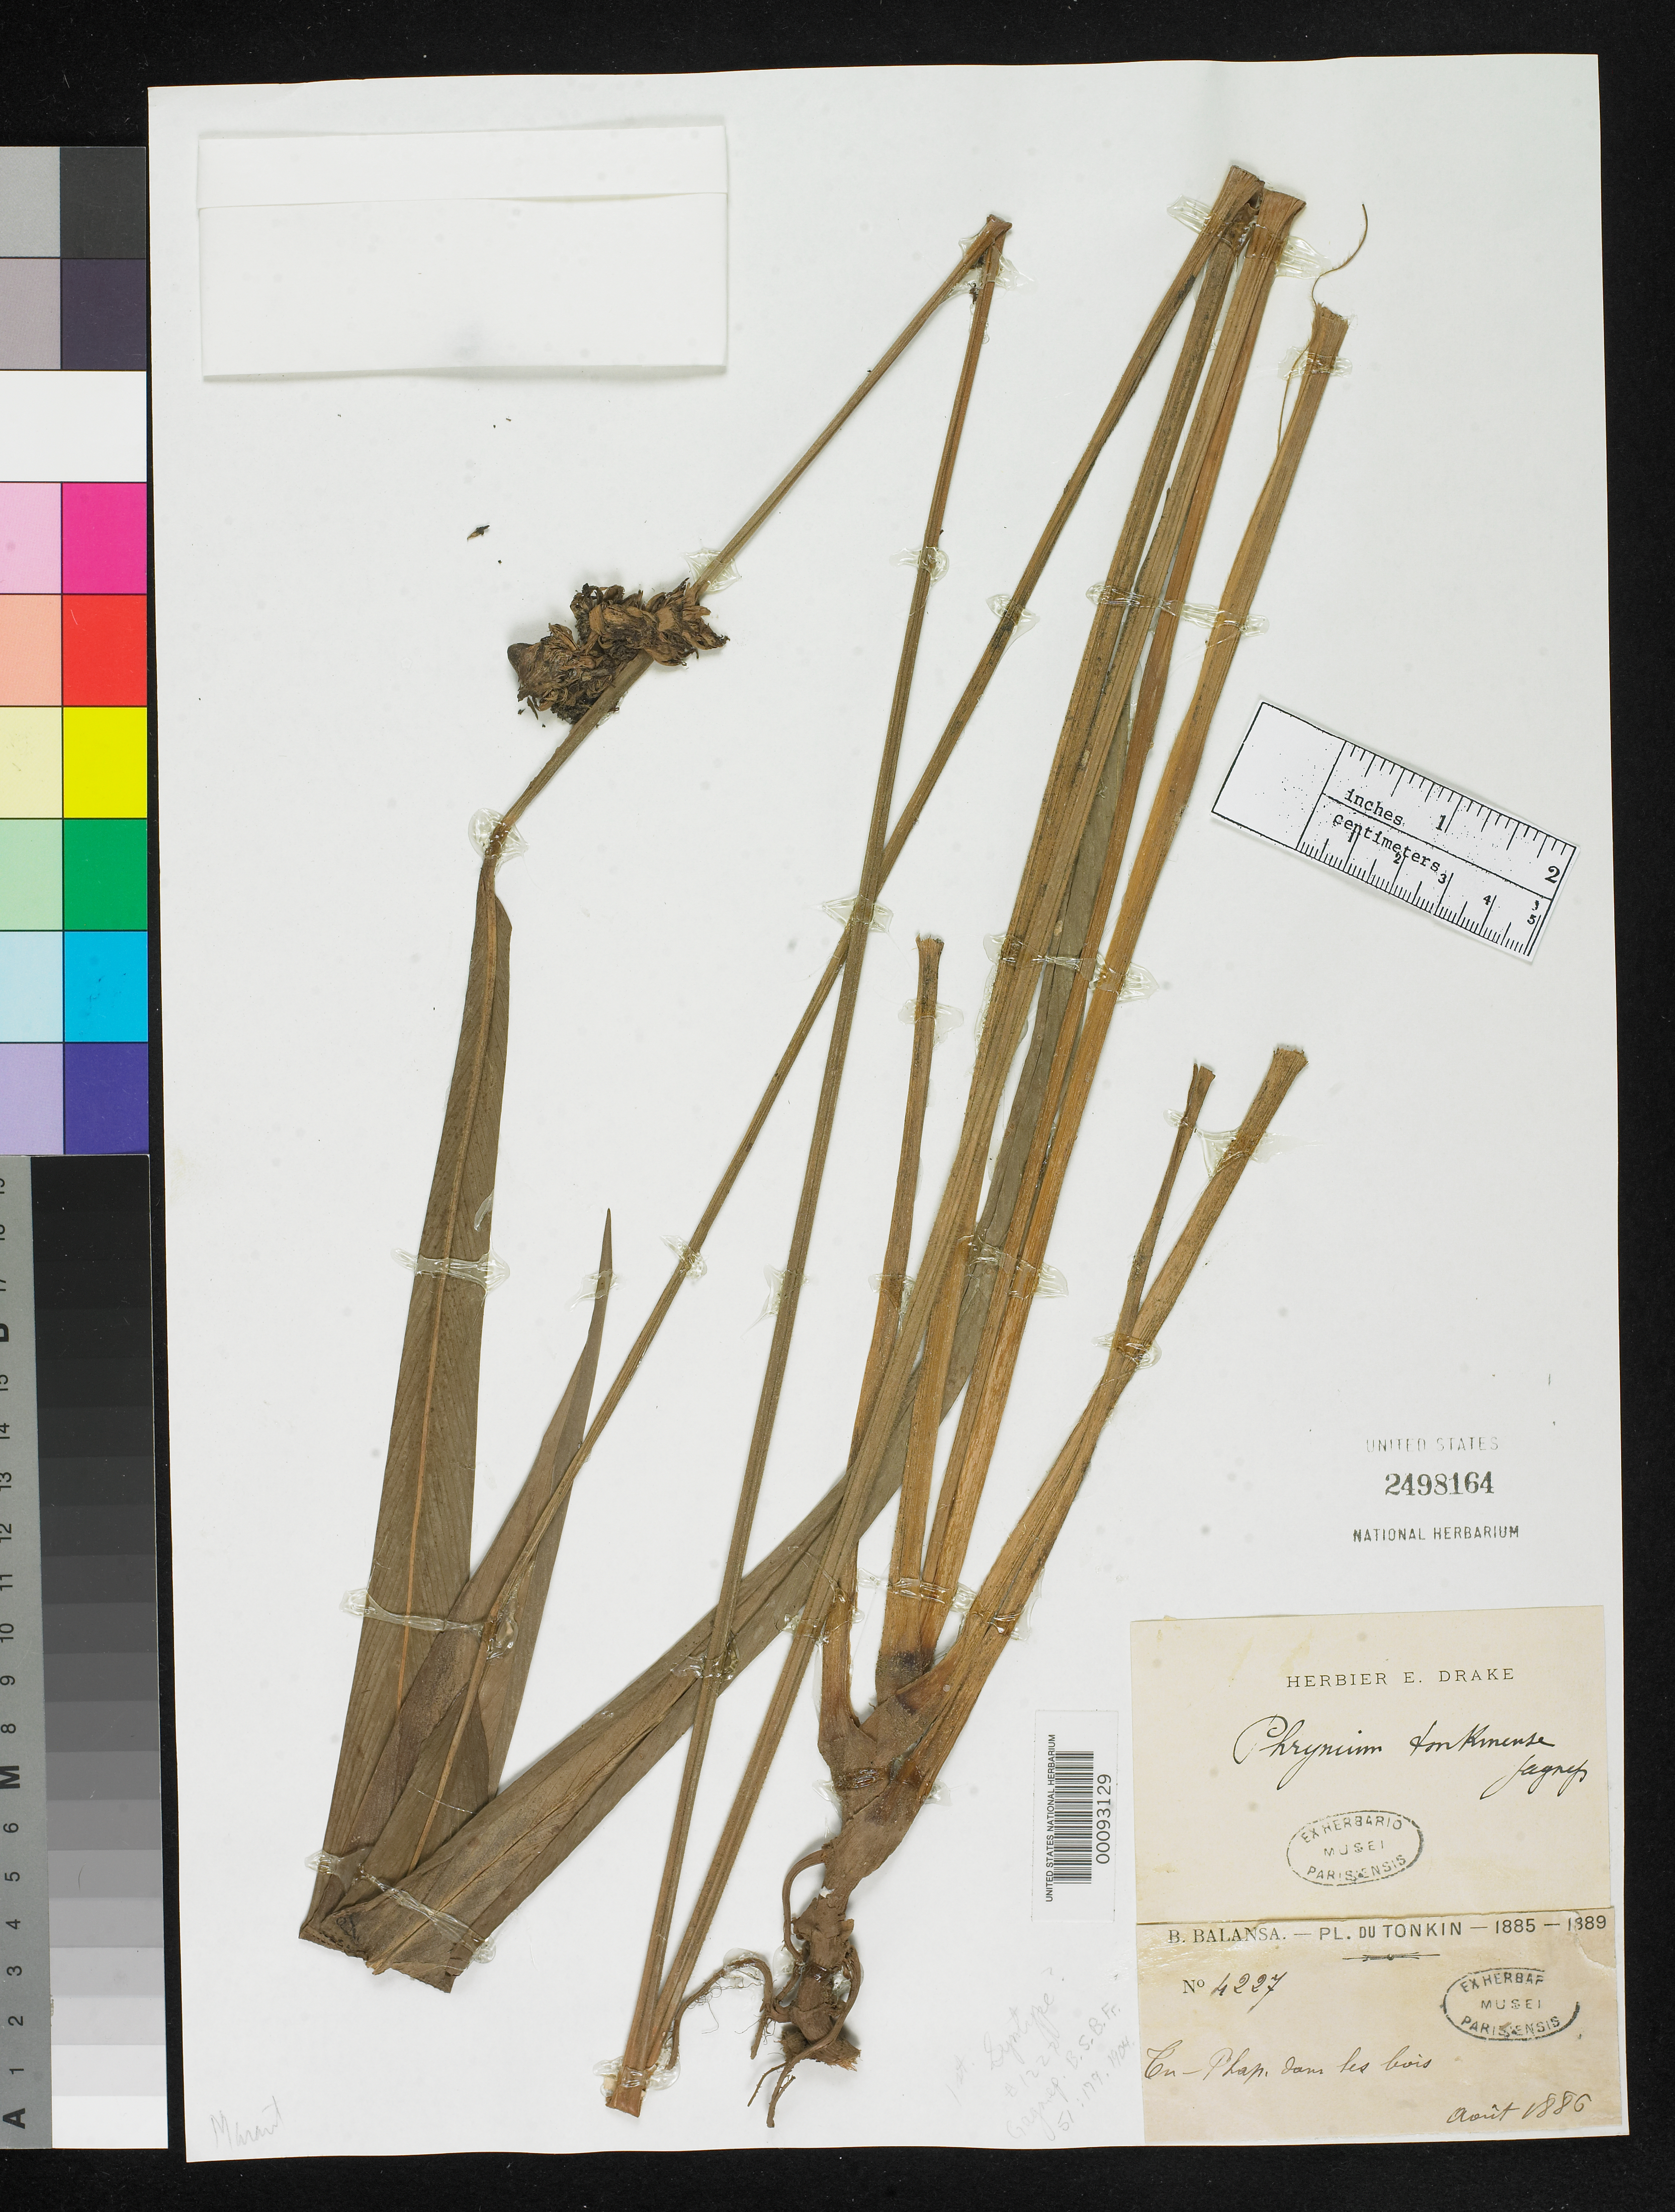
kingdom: Plantae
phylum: Tracheophyta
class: Liliopsida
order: Zingiberales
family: Marantaceae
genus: Phrynium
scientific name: Phrynium tonkinense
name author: Gagnep.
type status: Syntype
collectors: B. Balansa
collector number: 4227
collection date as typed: Aug 1886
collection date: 1886-08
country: Vietnam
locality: Tonkin, Tri-Phap.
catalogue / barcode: US 2498164